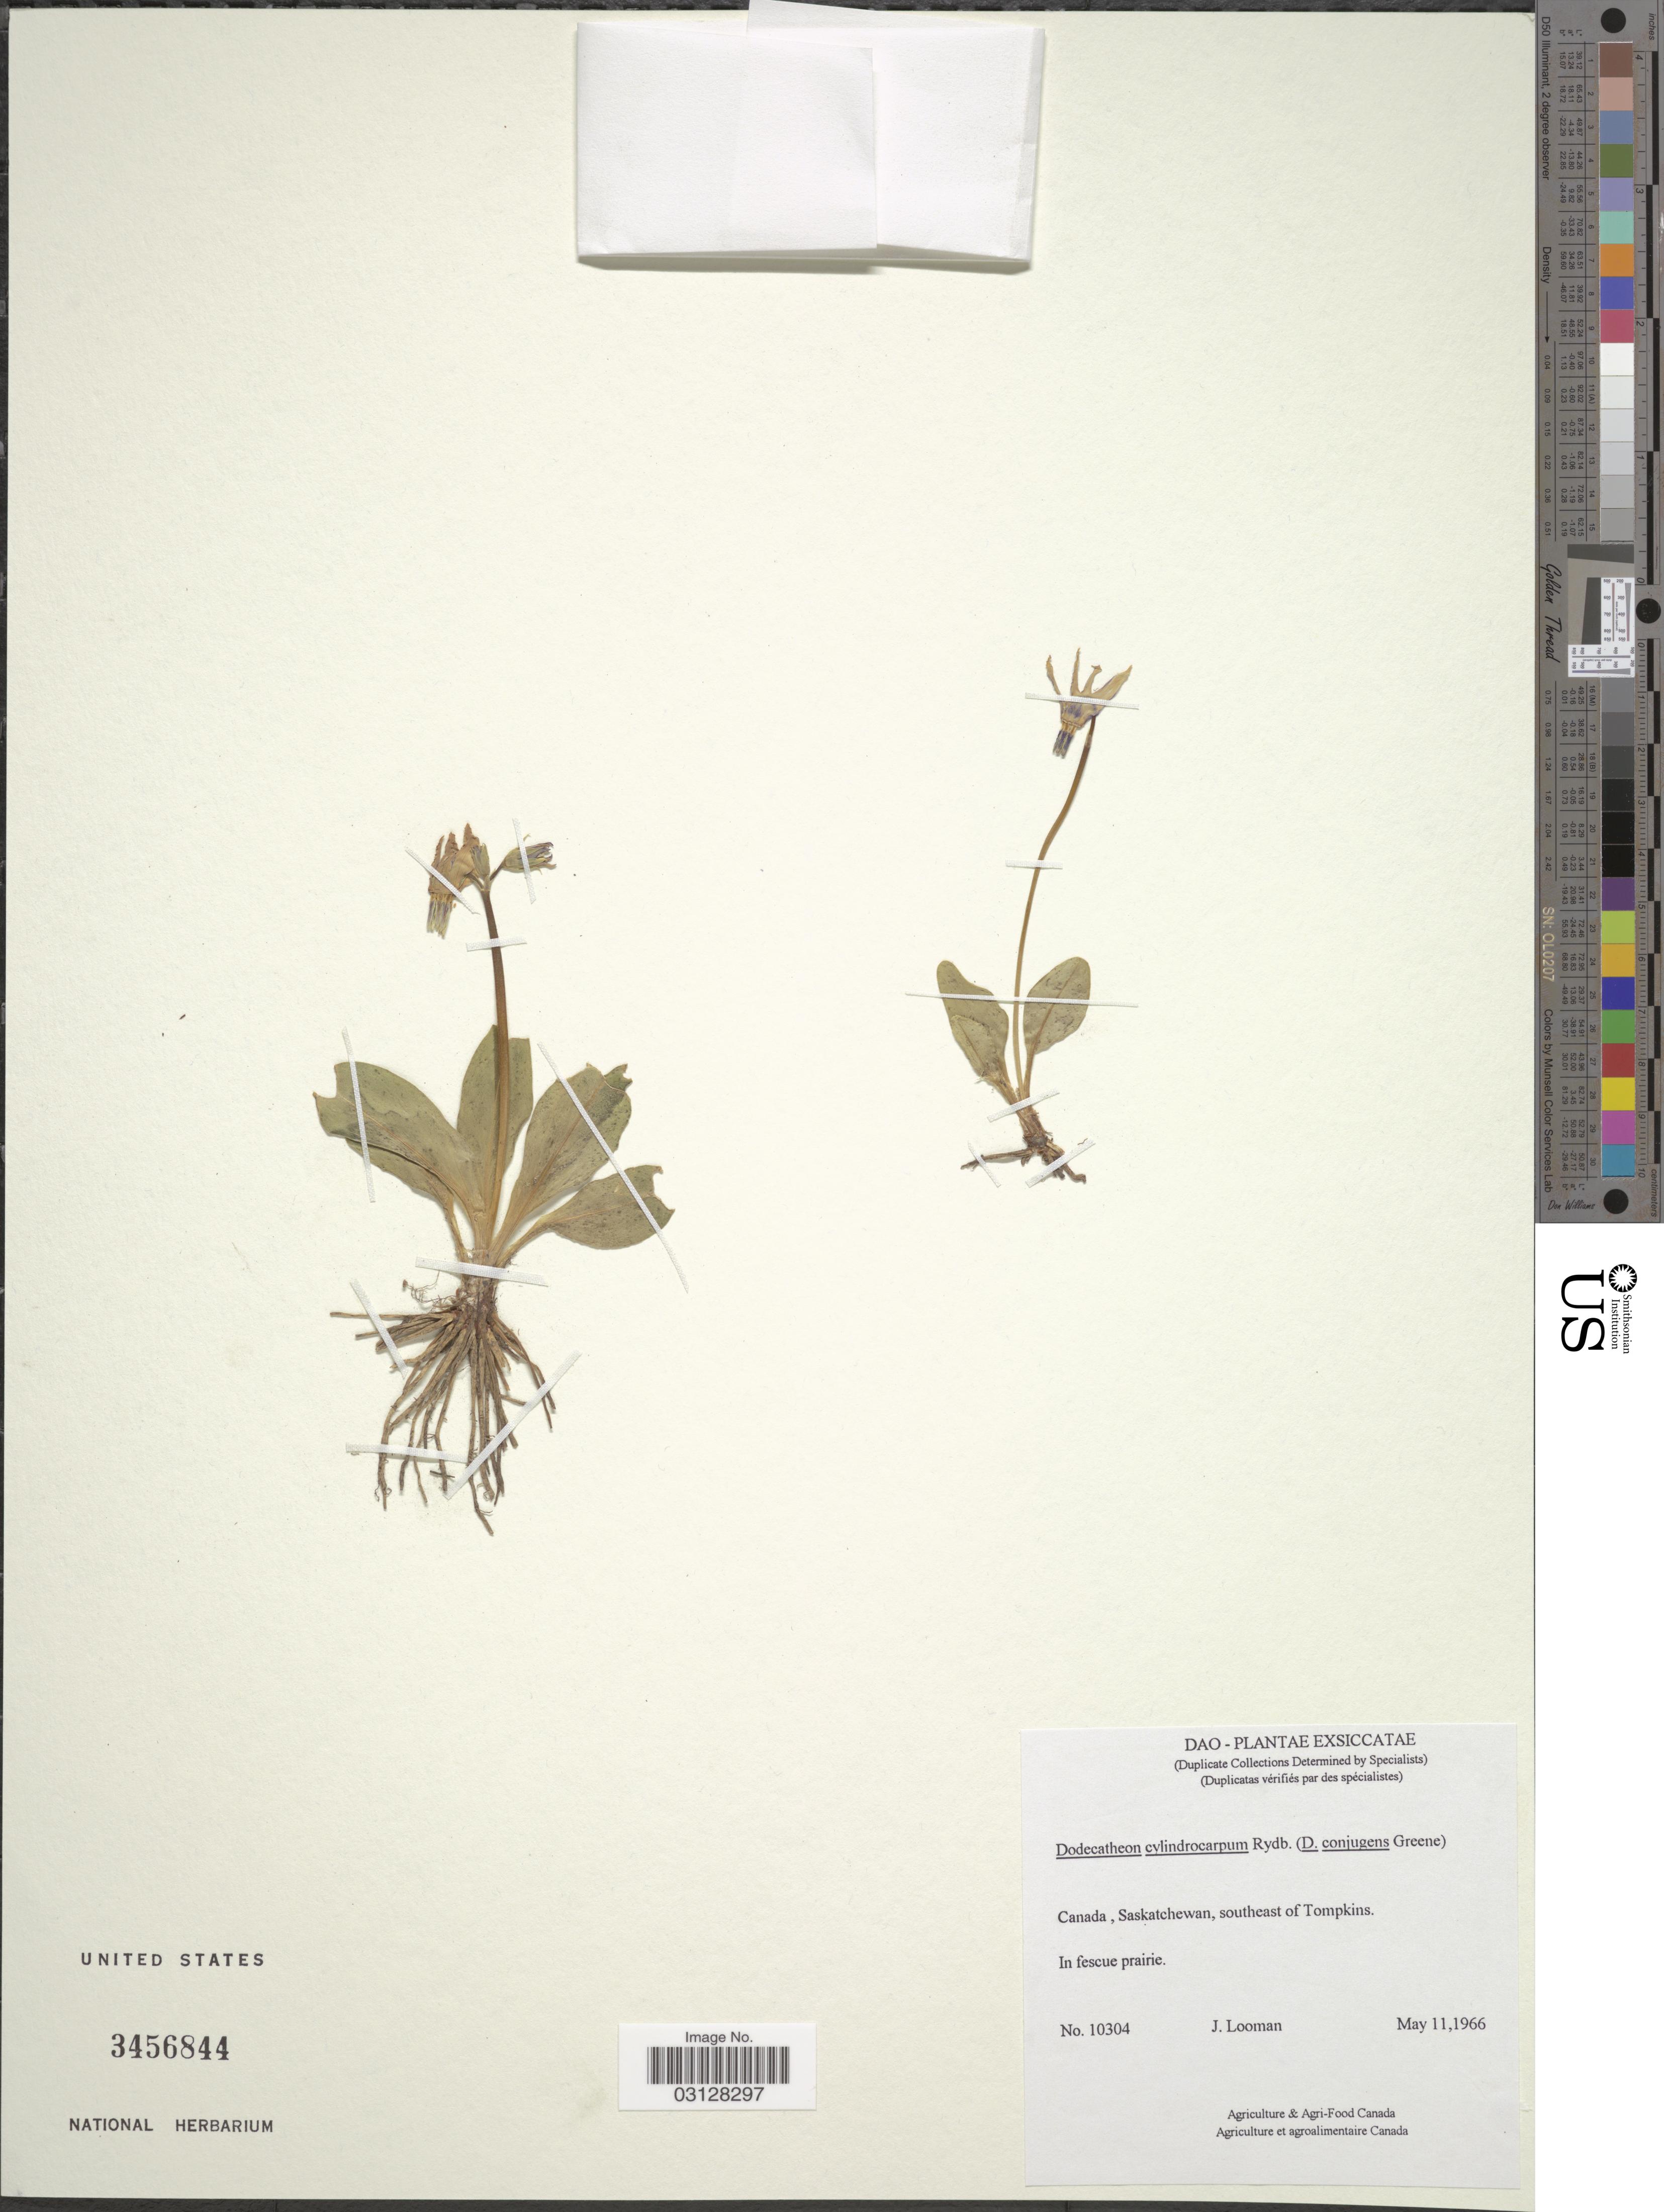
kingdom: Plantae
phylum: Tracheophyta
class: Magnoliopsida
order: Ericales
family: Primulaceae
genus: Dodecatheon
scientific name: Dodecatheon conjugens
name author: Greene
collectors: J. Looman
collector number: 10304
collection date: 1966-05-11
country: Canada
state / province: Saskatchewan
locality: Southeast of Tompkins.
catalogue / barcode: US 3456844